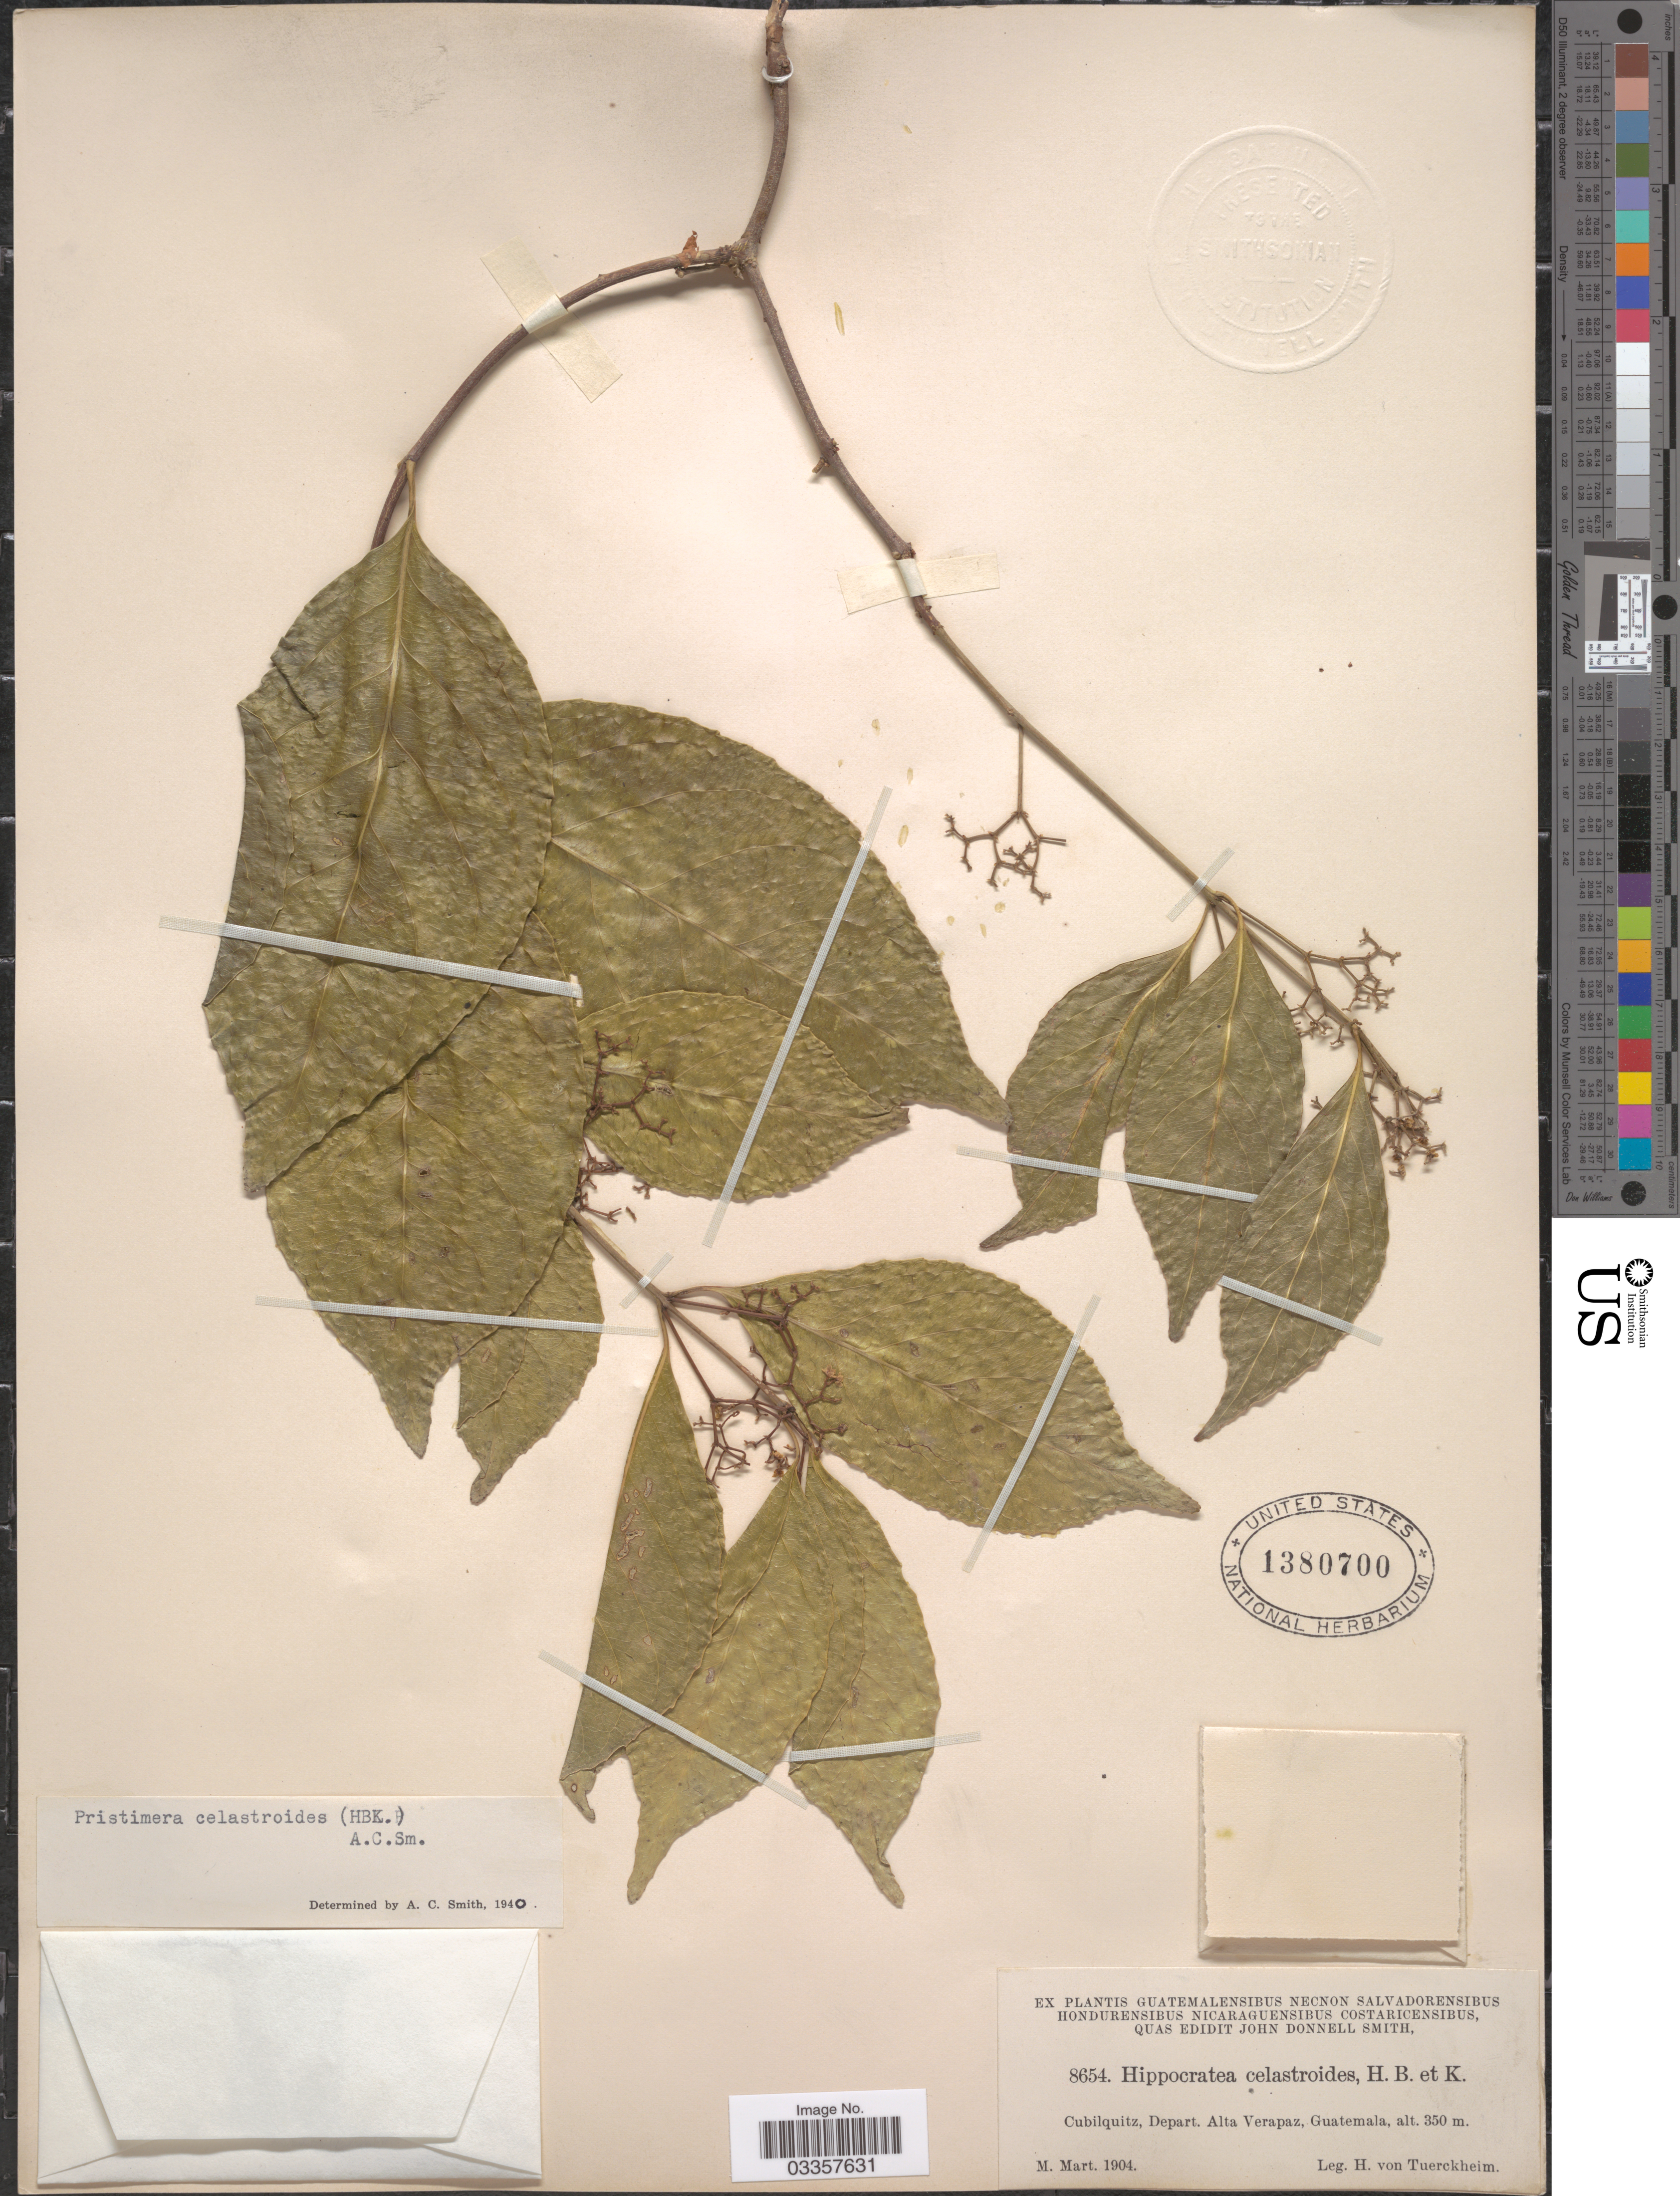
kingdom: Plantae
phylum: Tracheophyta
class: Magnoliopsida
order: Celastrales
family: Celastraceae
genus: Pristimera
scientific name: Pristimera celastroides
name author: (Kunth) A.C. Sm.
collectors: H. von Tuerckheim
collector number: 8654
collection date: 1904-03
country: Guatemala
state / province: Alta Verapaz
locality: Cubilquitz, Depart. Alta Verapaz.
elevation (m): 350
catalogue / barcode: US 1380700